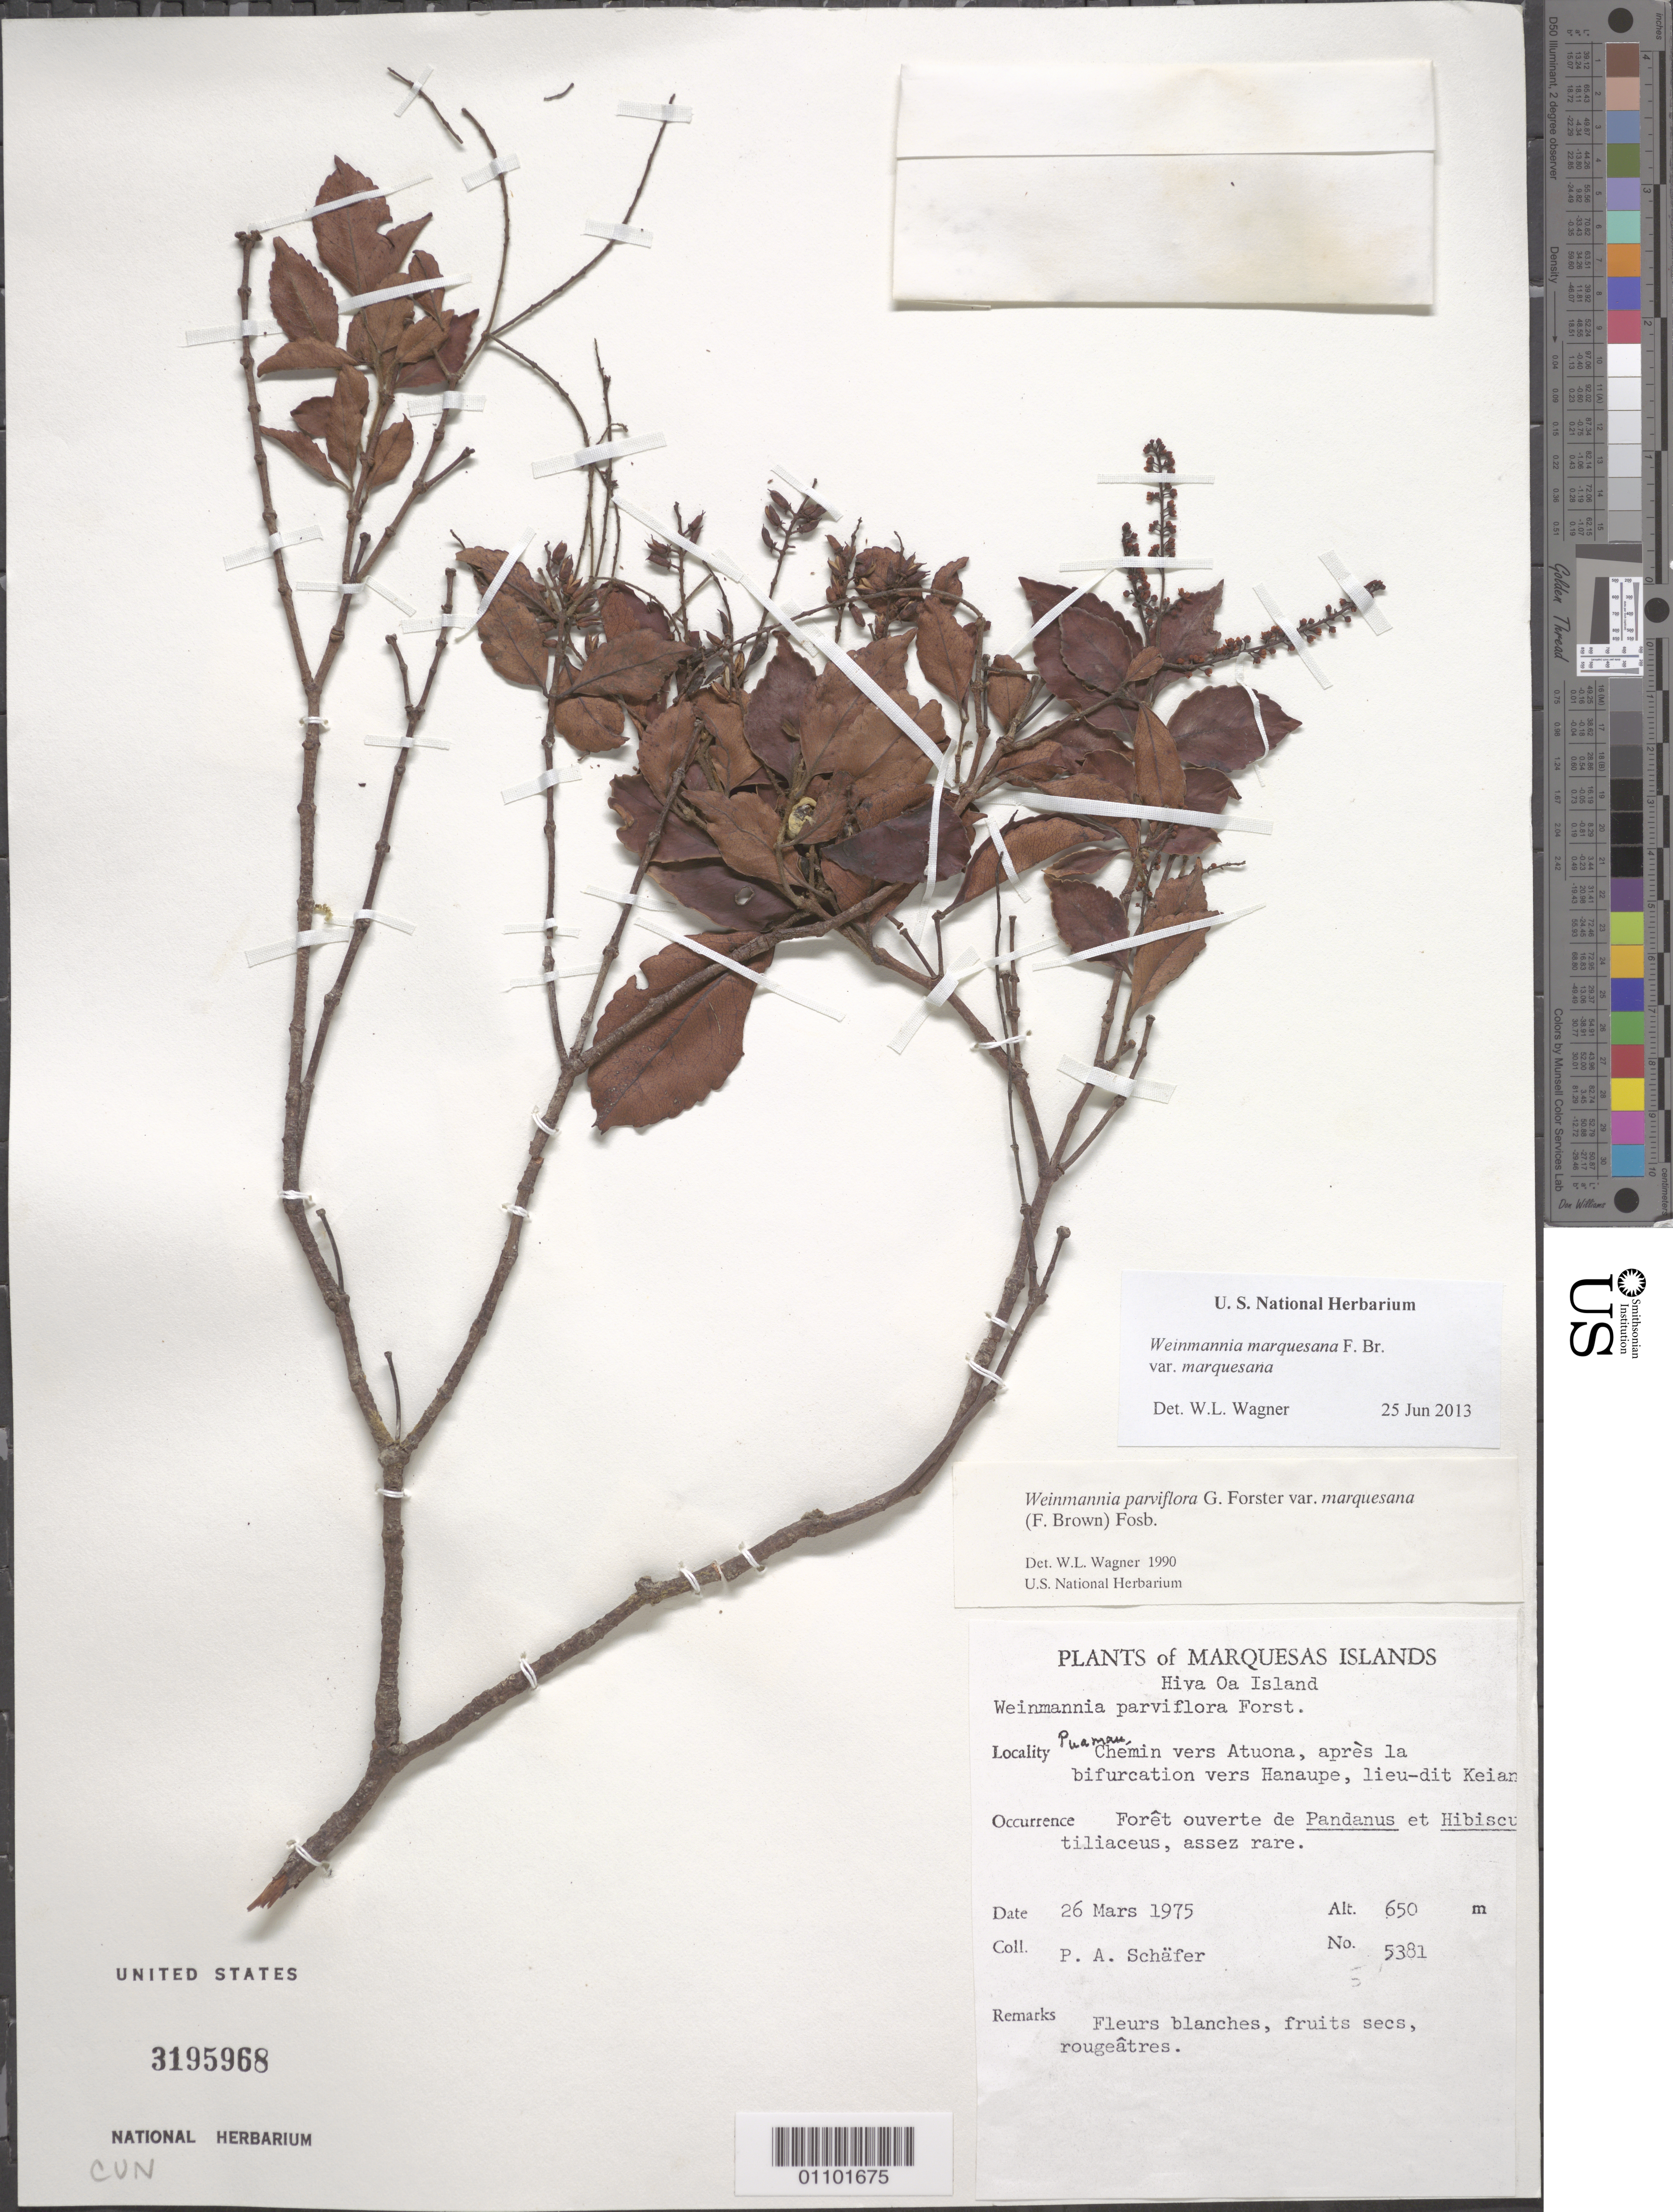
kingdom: Plantae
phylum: Tracheophyta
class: Magnoliopsida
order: Oxalidales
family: Cunoniaceae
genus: Pterophylla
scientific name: Pterophylla marquesana var. marquesana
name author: (F. Br.) Pillon & H.C. Hopkins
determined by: Wagner, W. L., (BOT), Smithsonian Institution - National Museum of Natural History (UNITED STATES)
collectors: P. A. Schäfer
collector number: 5381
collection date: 1975-03-26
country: French Polynesia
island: Hiva Oa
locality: Puamau, chemin vers Atuona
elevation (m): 650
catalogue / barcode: US 3195968